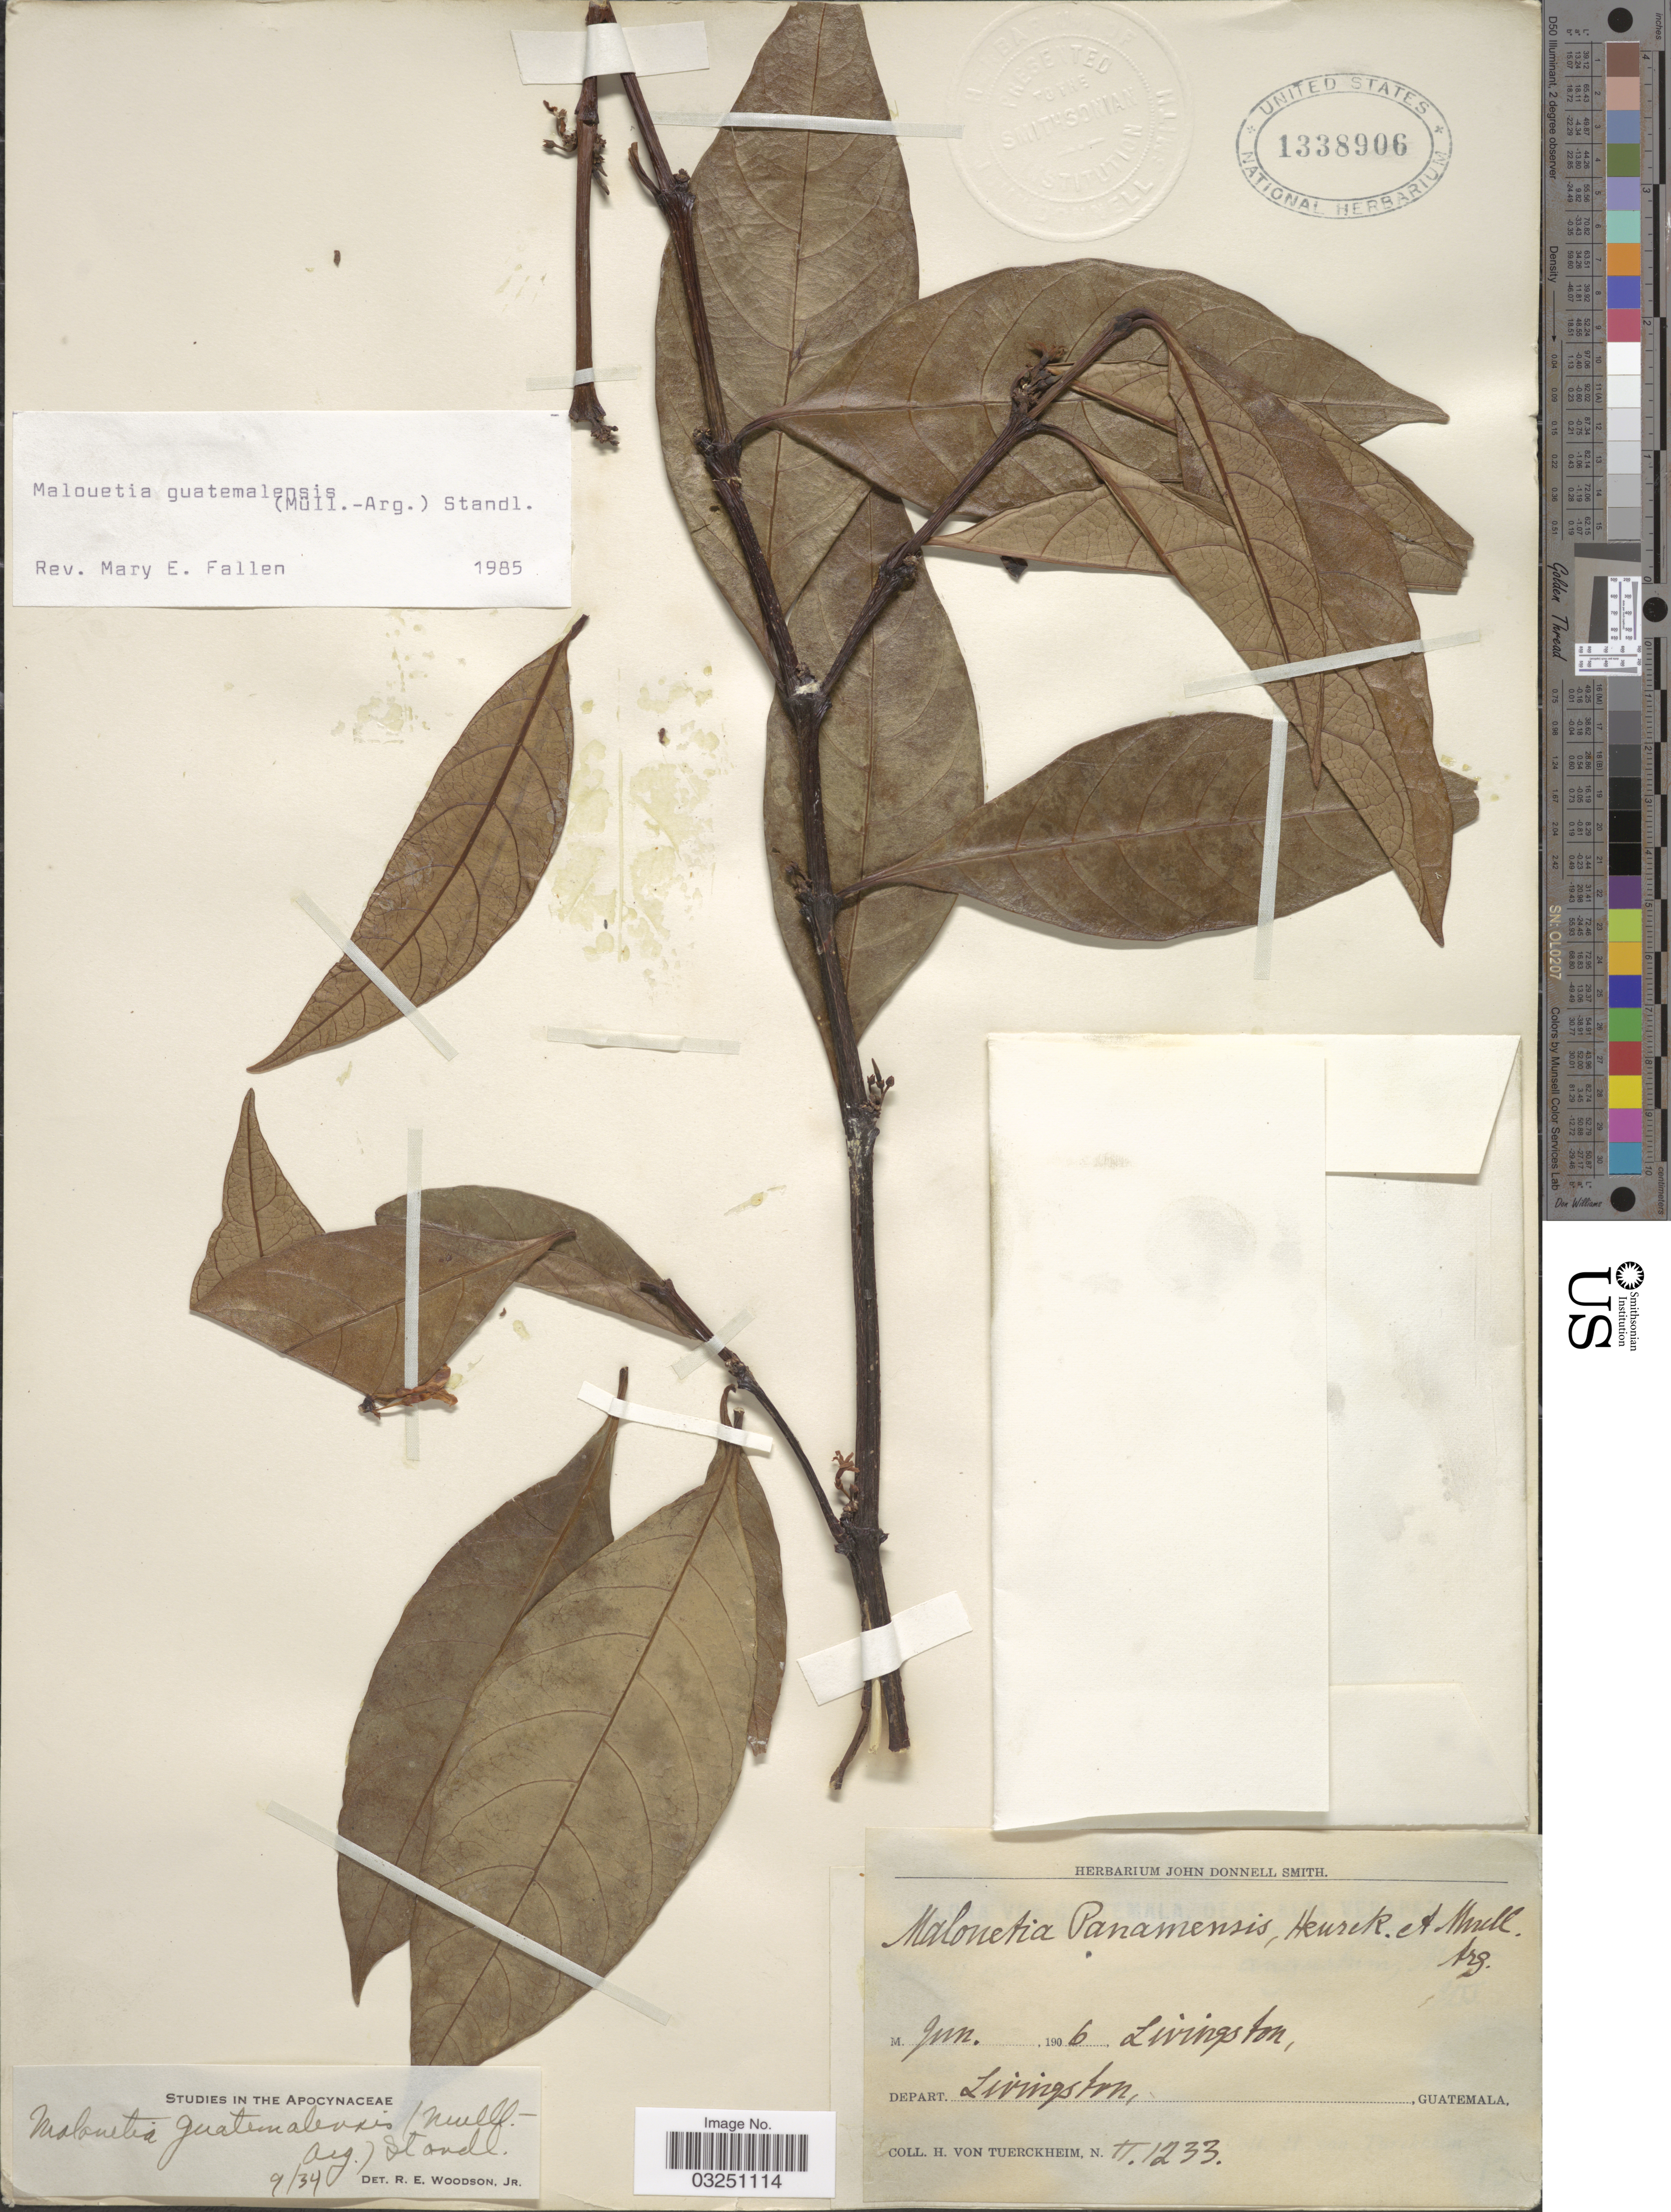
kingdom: Plantae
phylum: Tracheophyta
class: Magnoliopsida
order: Gentianales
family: Apocynaceae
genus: Malouetia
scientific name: Malouetia guatemalensis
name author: (Müll. Arg.) Standl.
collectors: H. von Türckheim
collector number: II1233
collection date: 1906-06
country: Guatemala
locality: Livingston, Depart. Livingston.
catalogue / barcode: US 1338906